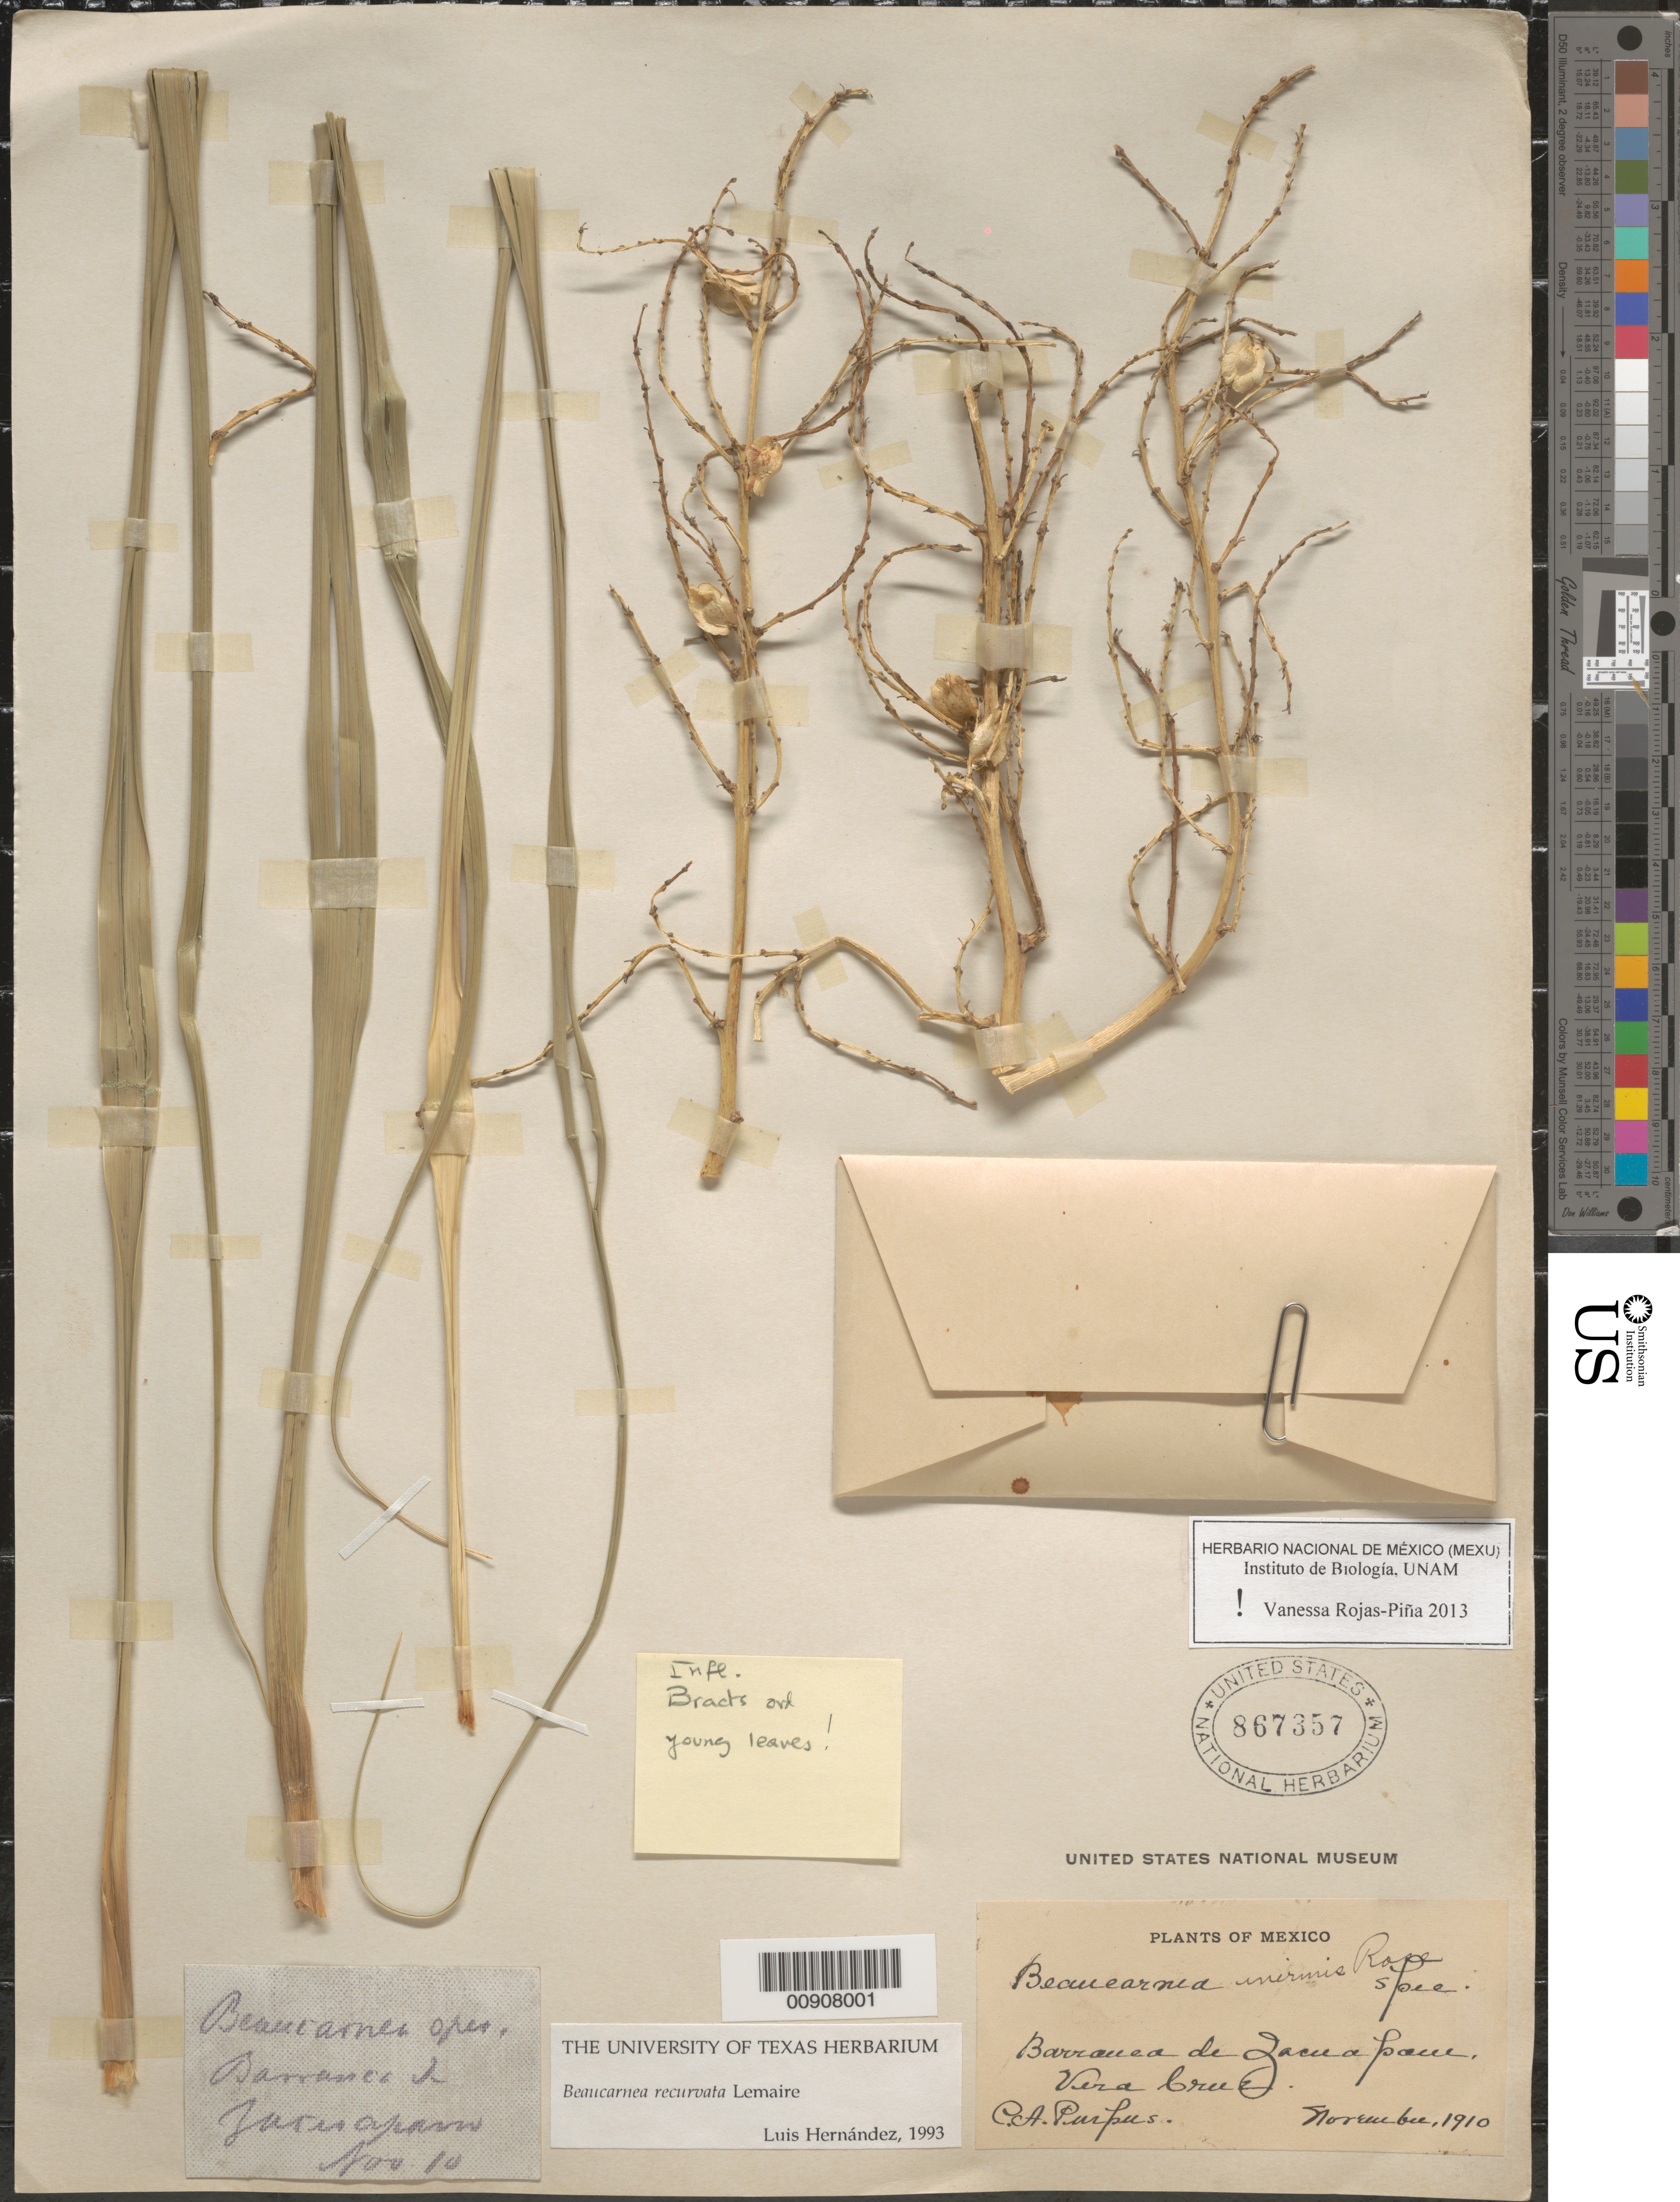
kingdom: Plantae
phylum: Tracheophyta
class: Liliopsida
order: Asparagales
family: Asparagaceae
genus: Beaucarnea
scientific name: Beaucarnea recurvata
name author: Lem.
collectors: C. A. Purpus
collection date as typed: Nov 1910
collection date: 1910-11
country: Mexico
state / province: Veracruz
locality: Barranca de Zacuapam, Veracruz.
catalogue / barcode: US 867357